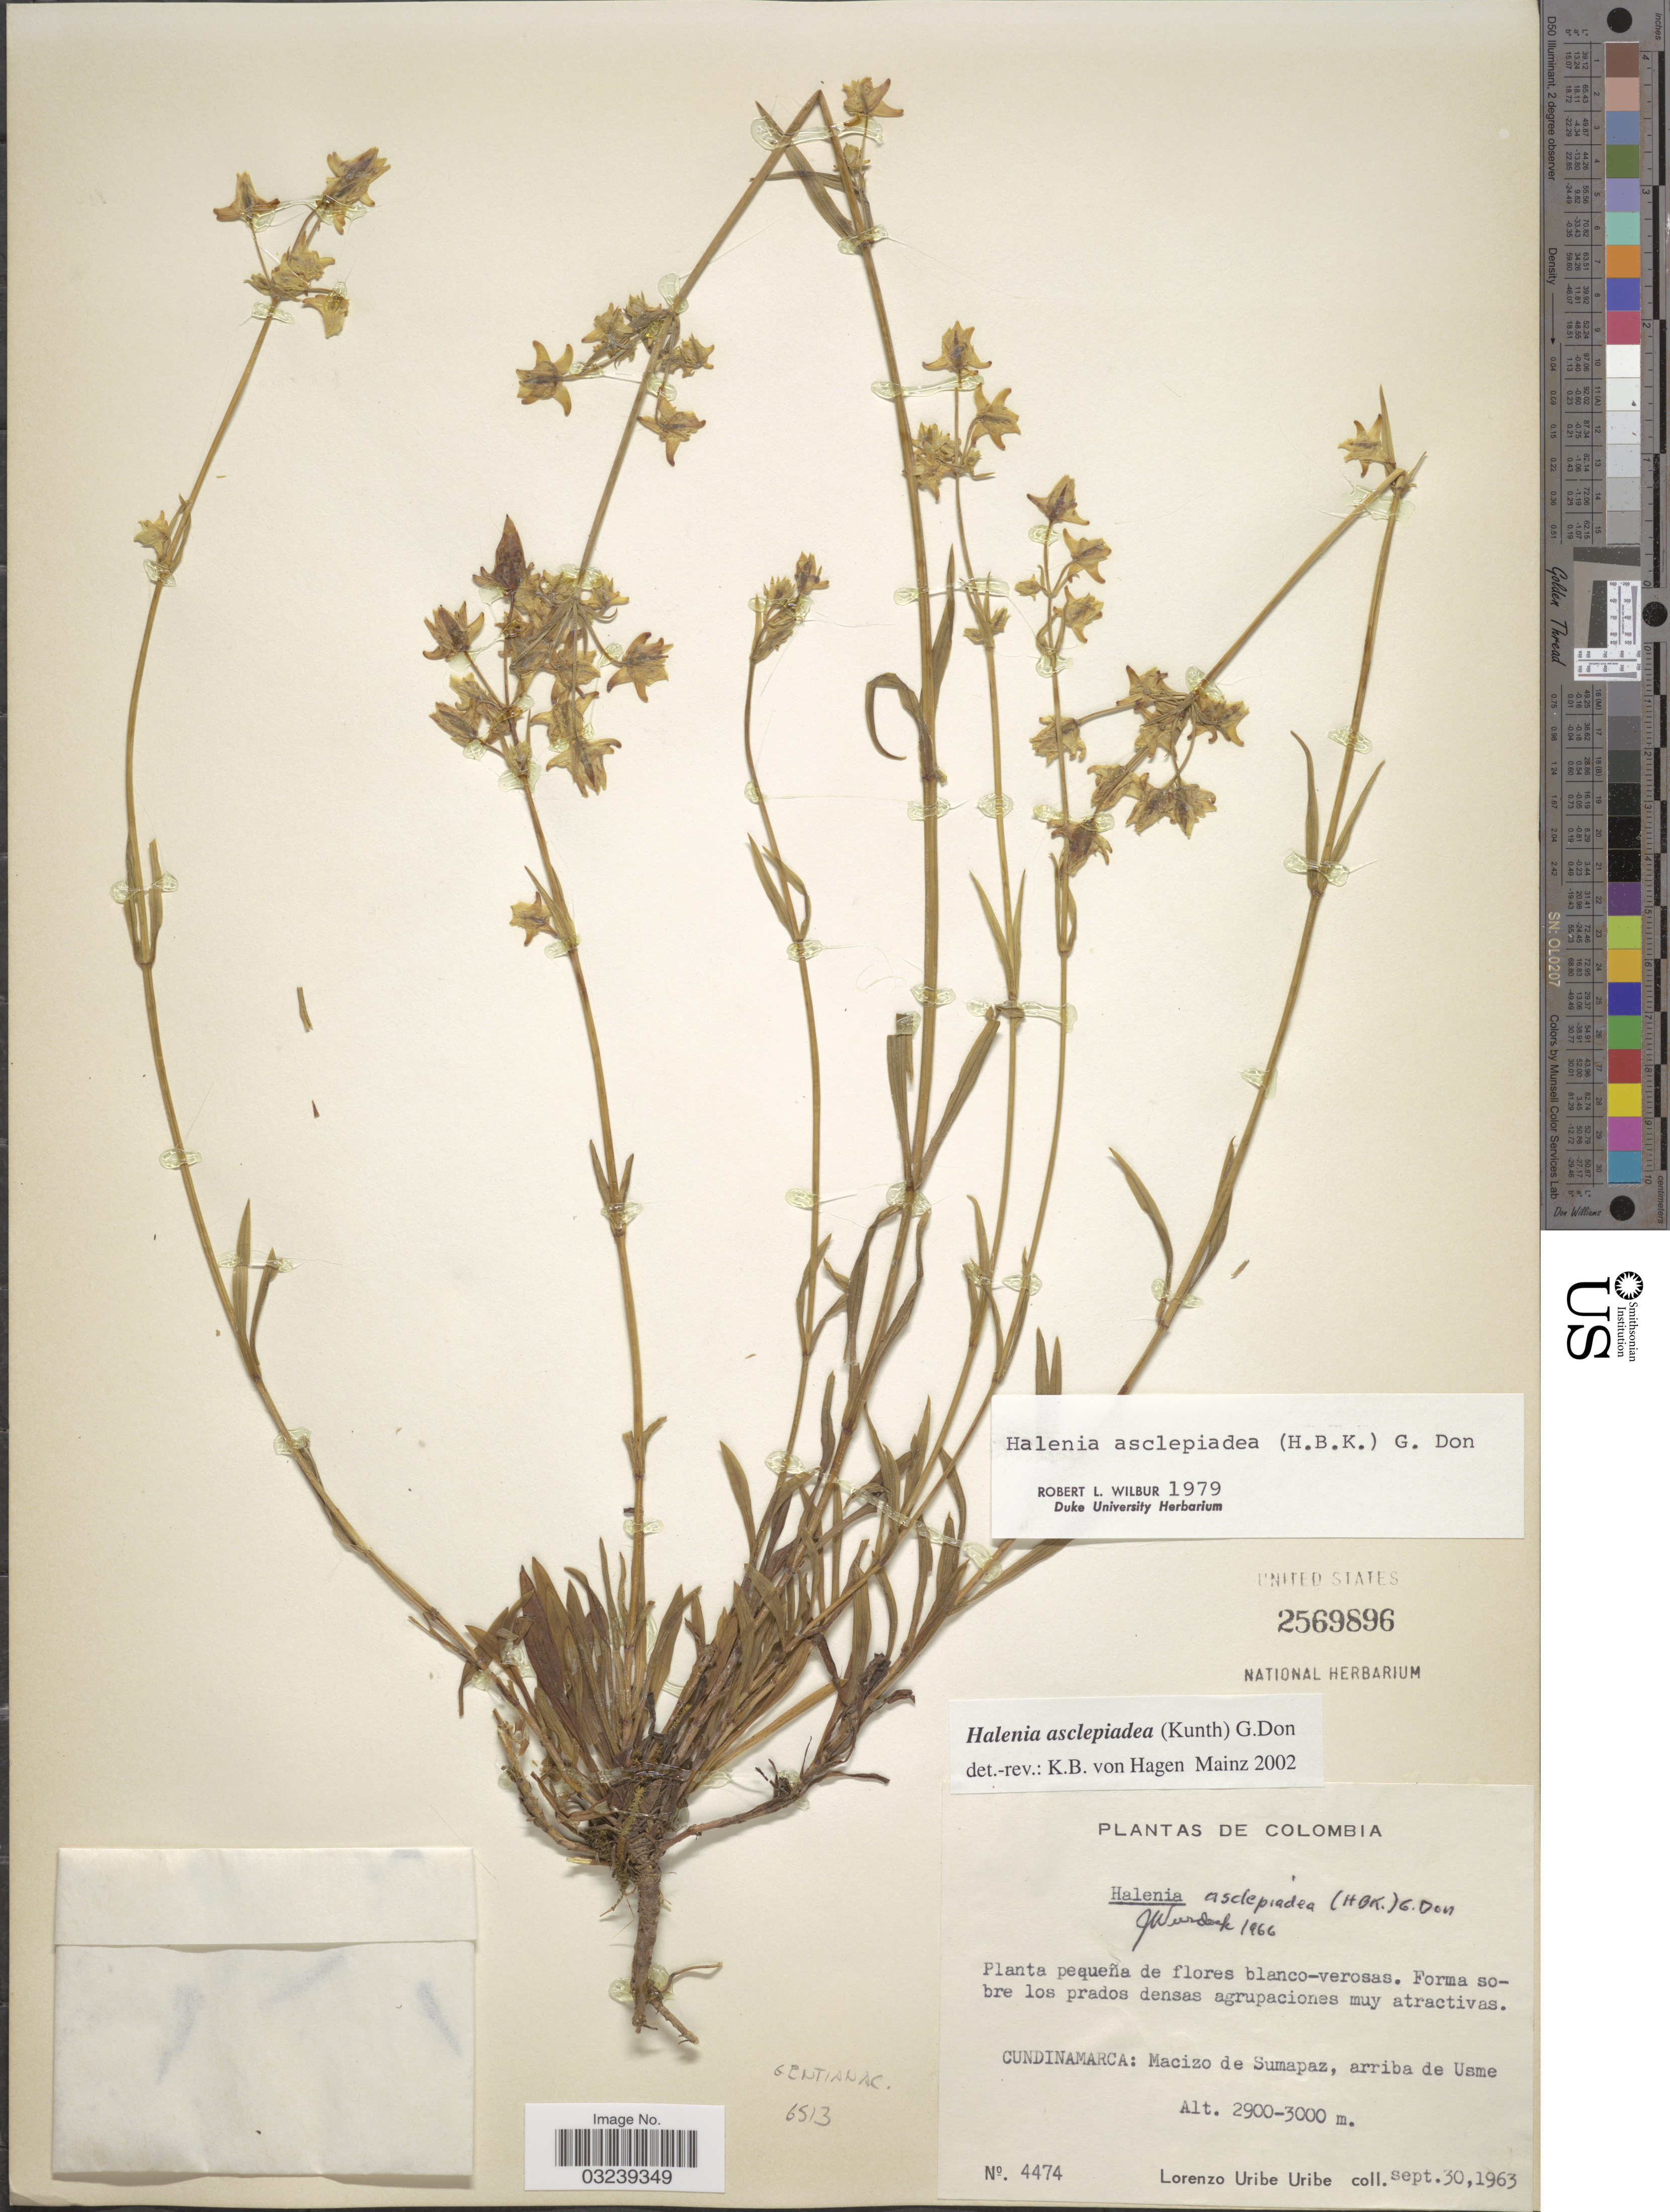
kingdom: Plantae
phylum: Tracheophyta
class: Magnoliopsida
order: Gentianales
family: Gentianaceae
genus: Halenia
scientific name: Halenia asclepiadea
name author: (Kunth) G. Don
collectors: L. Uribe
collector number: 4474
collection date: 1963-09-30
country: Colombia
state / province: Cundinamarca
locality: Macizo de Sumapaz, arriba de Usme.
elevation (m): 2900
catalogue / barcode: US 2569896